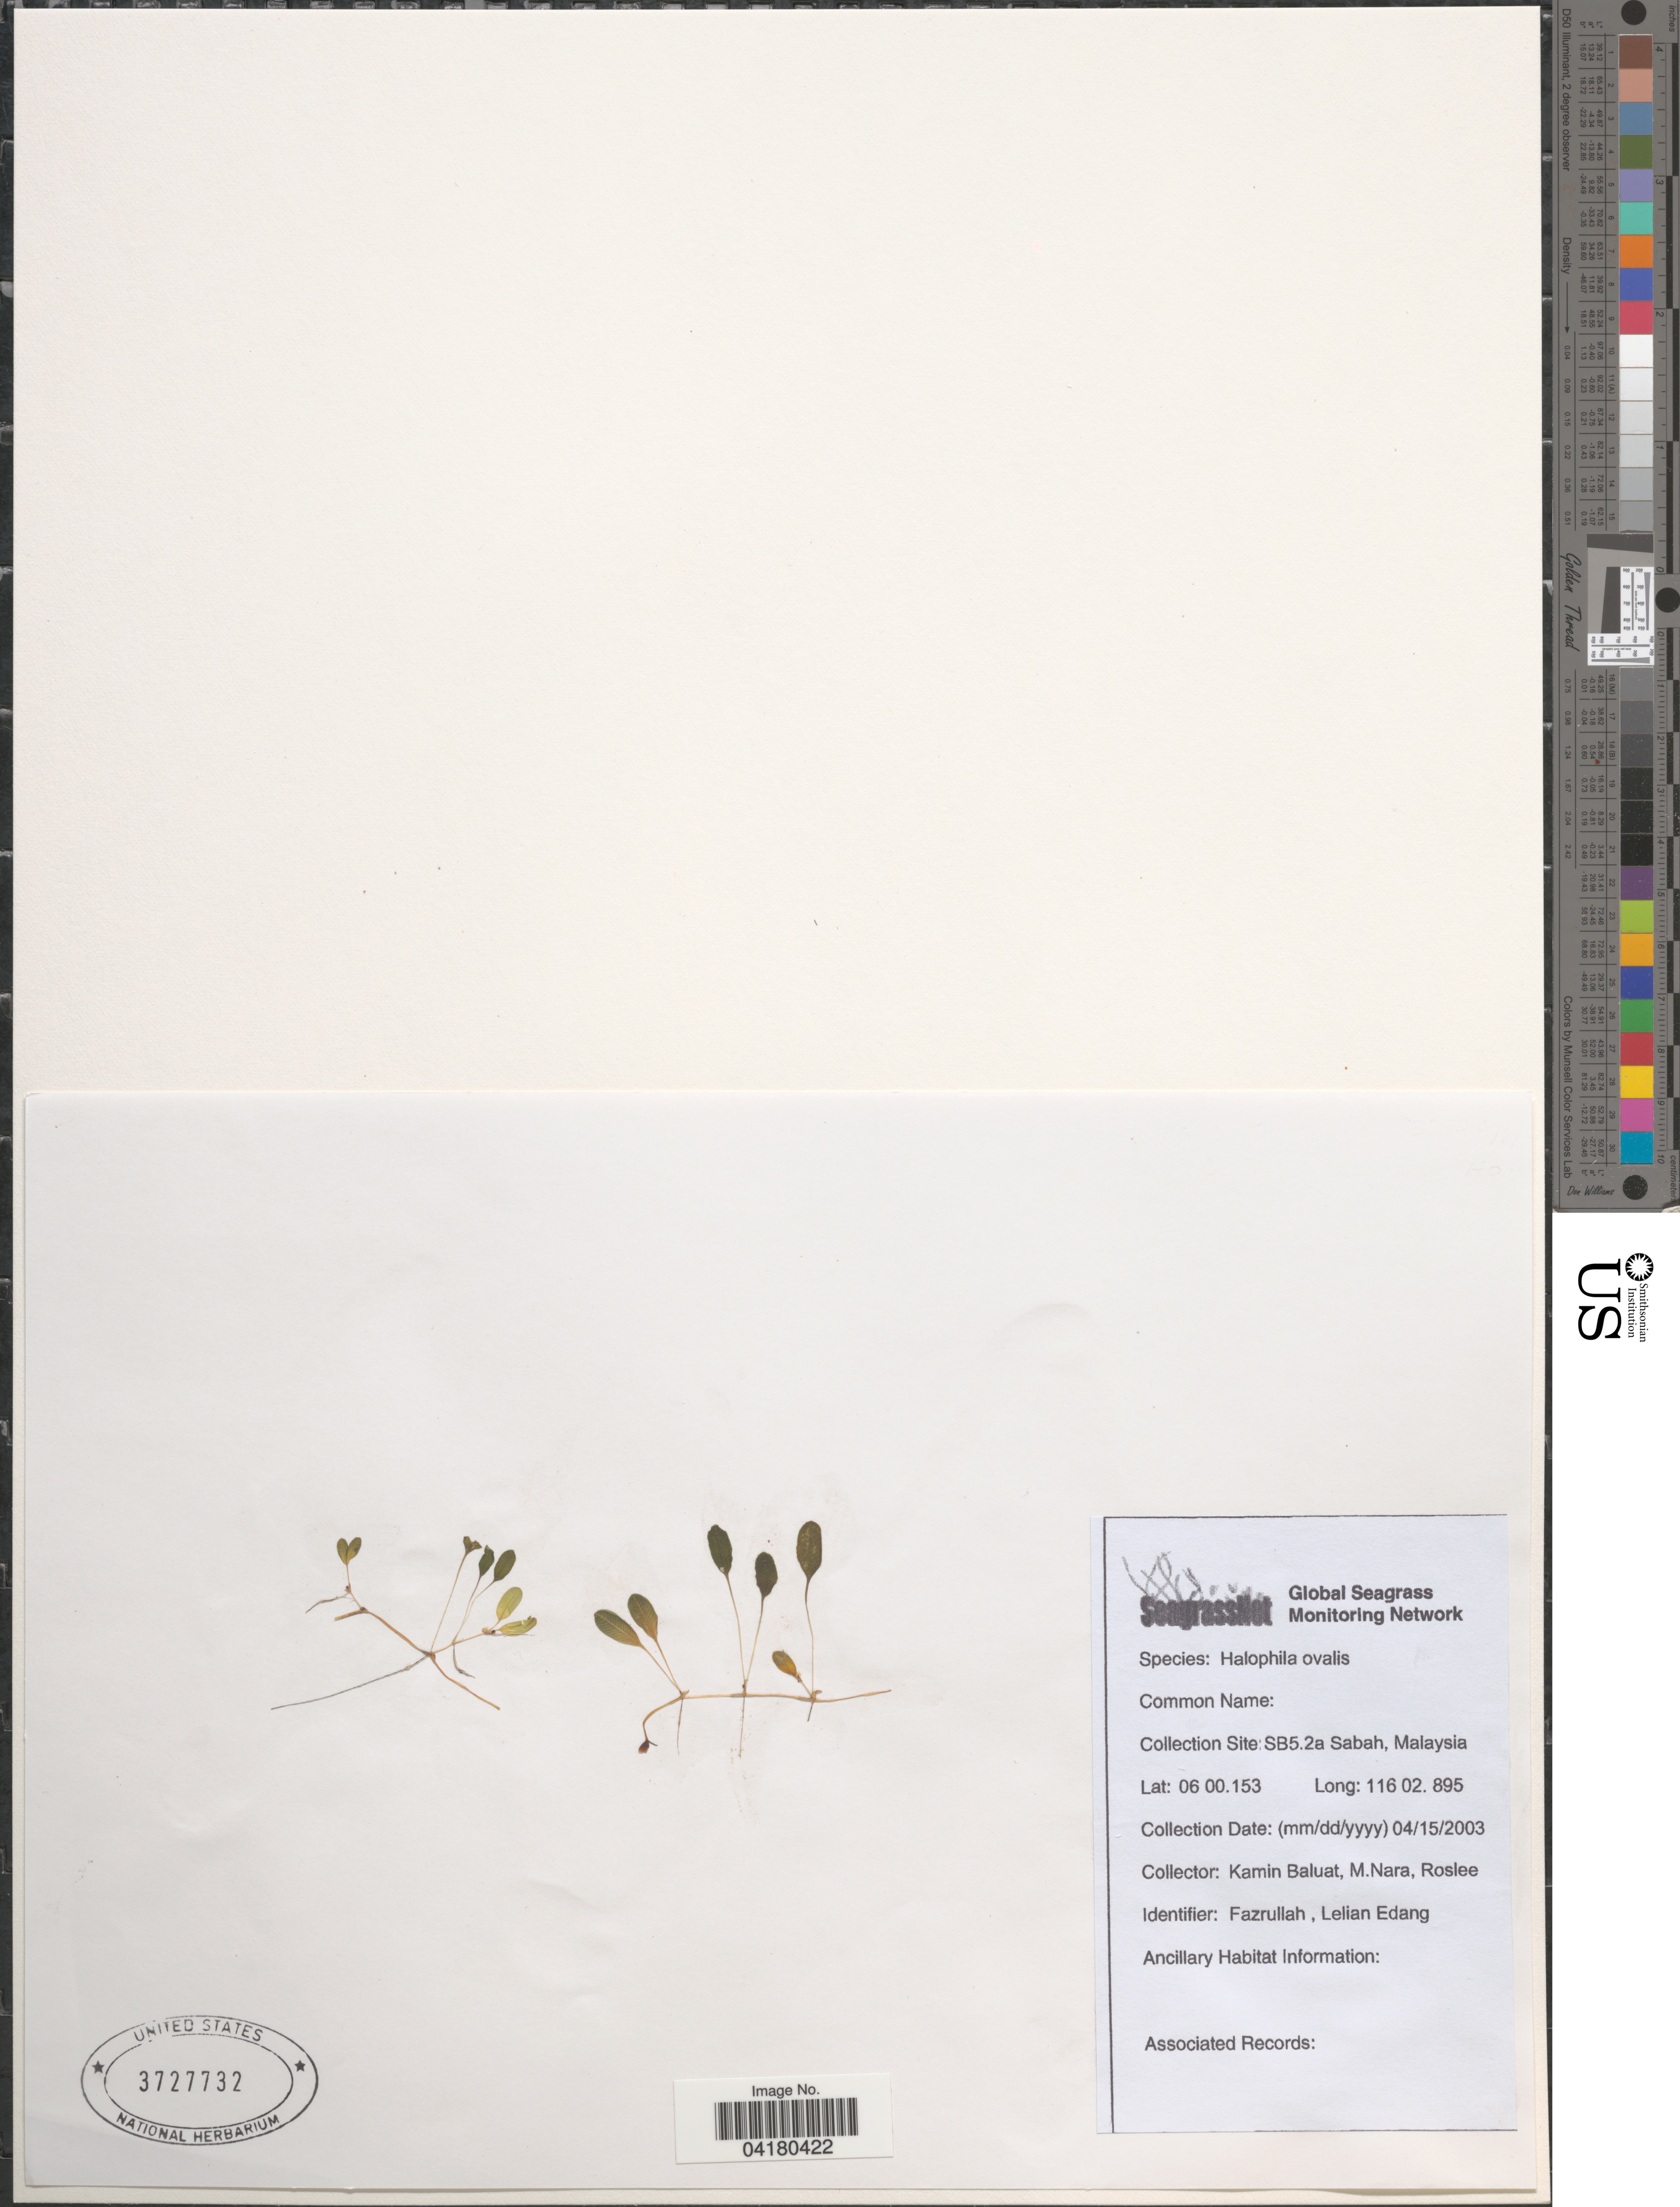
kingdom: Plantae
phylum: Tracheophyta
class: Liliopsida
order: Alismatales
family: Hydrocharitaceae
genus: Halophila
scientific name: Halophila ovalis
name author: (R. Br.) Hook. f.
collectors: K. Baluat, M. Nara & Roslee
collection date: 2003-04-15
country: Malaysia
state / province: Sabah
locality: Collection Site: SB5.2a.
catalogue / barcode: US 3727732